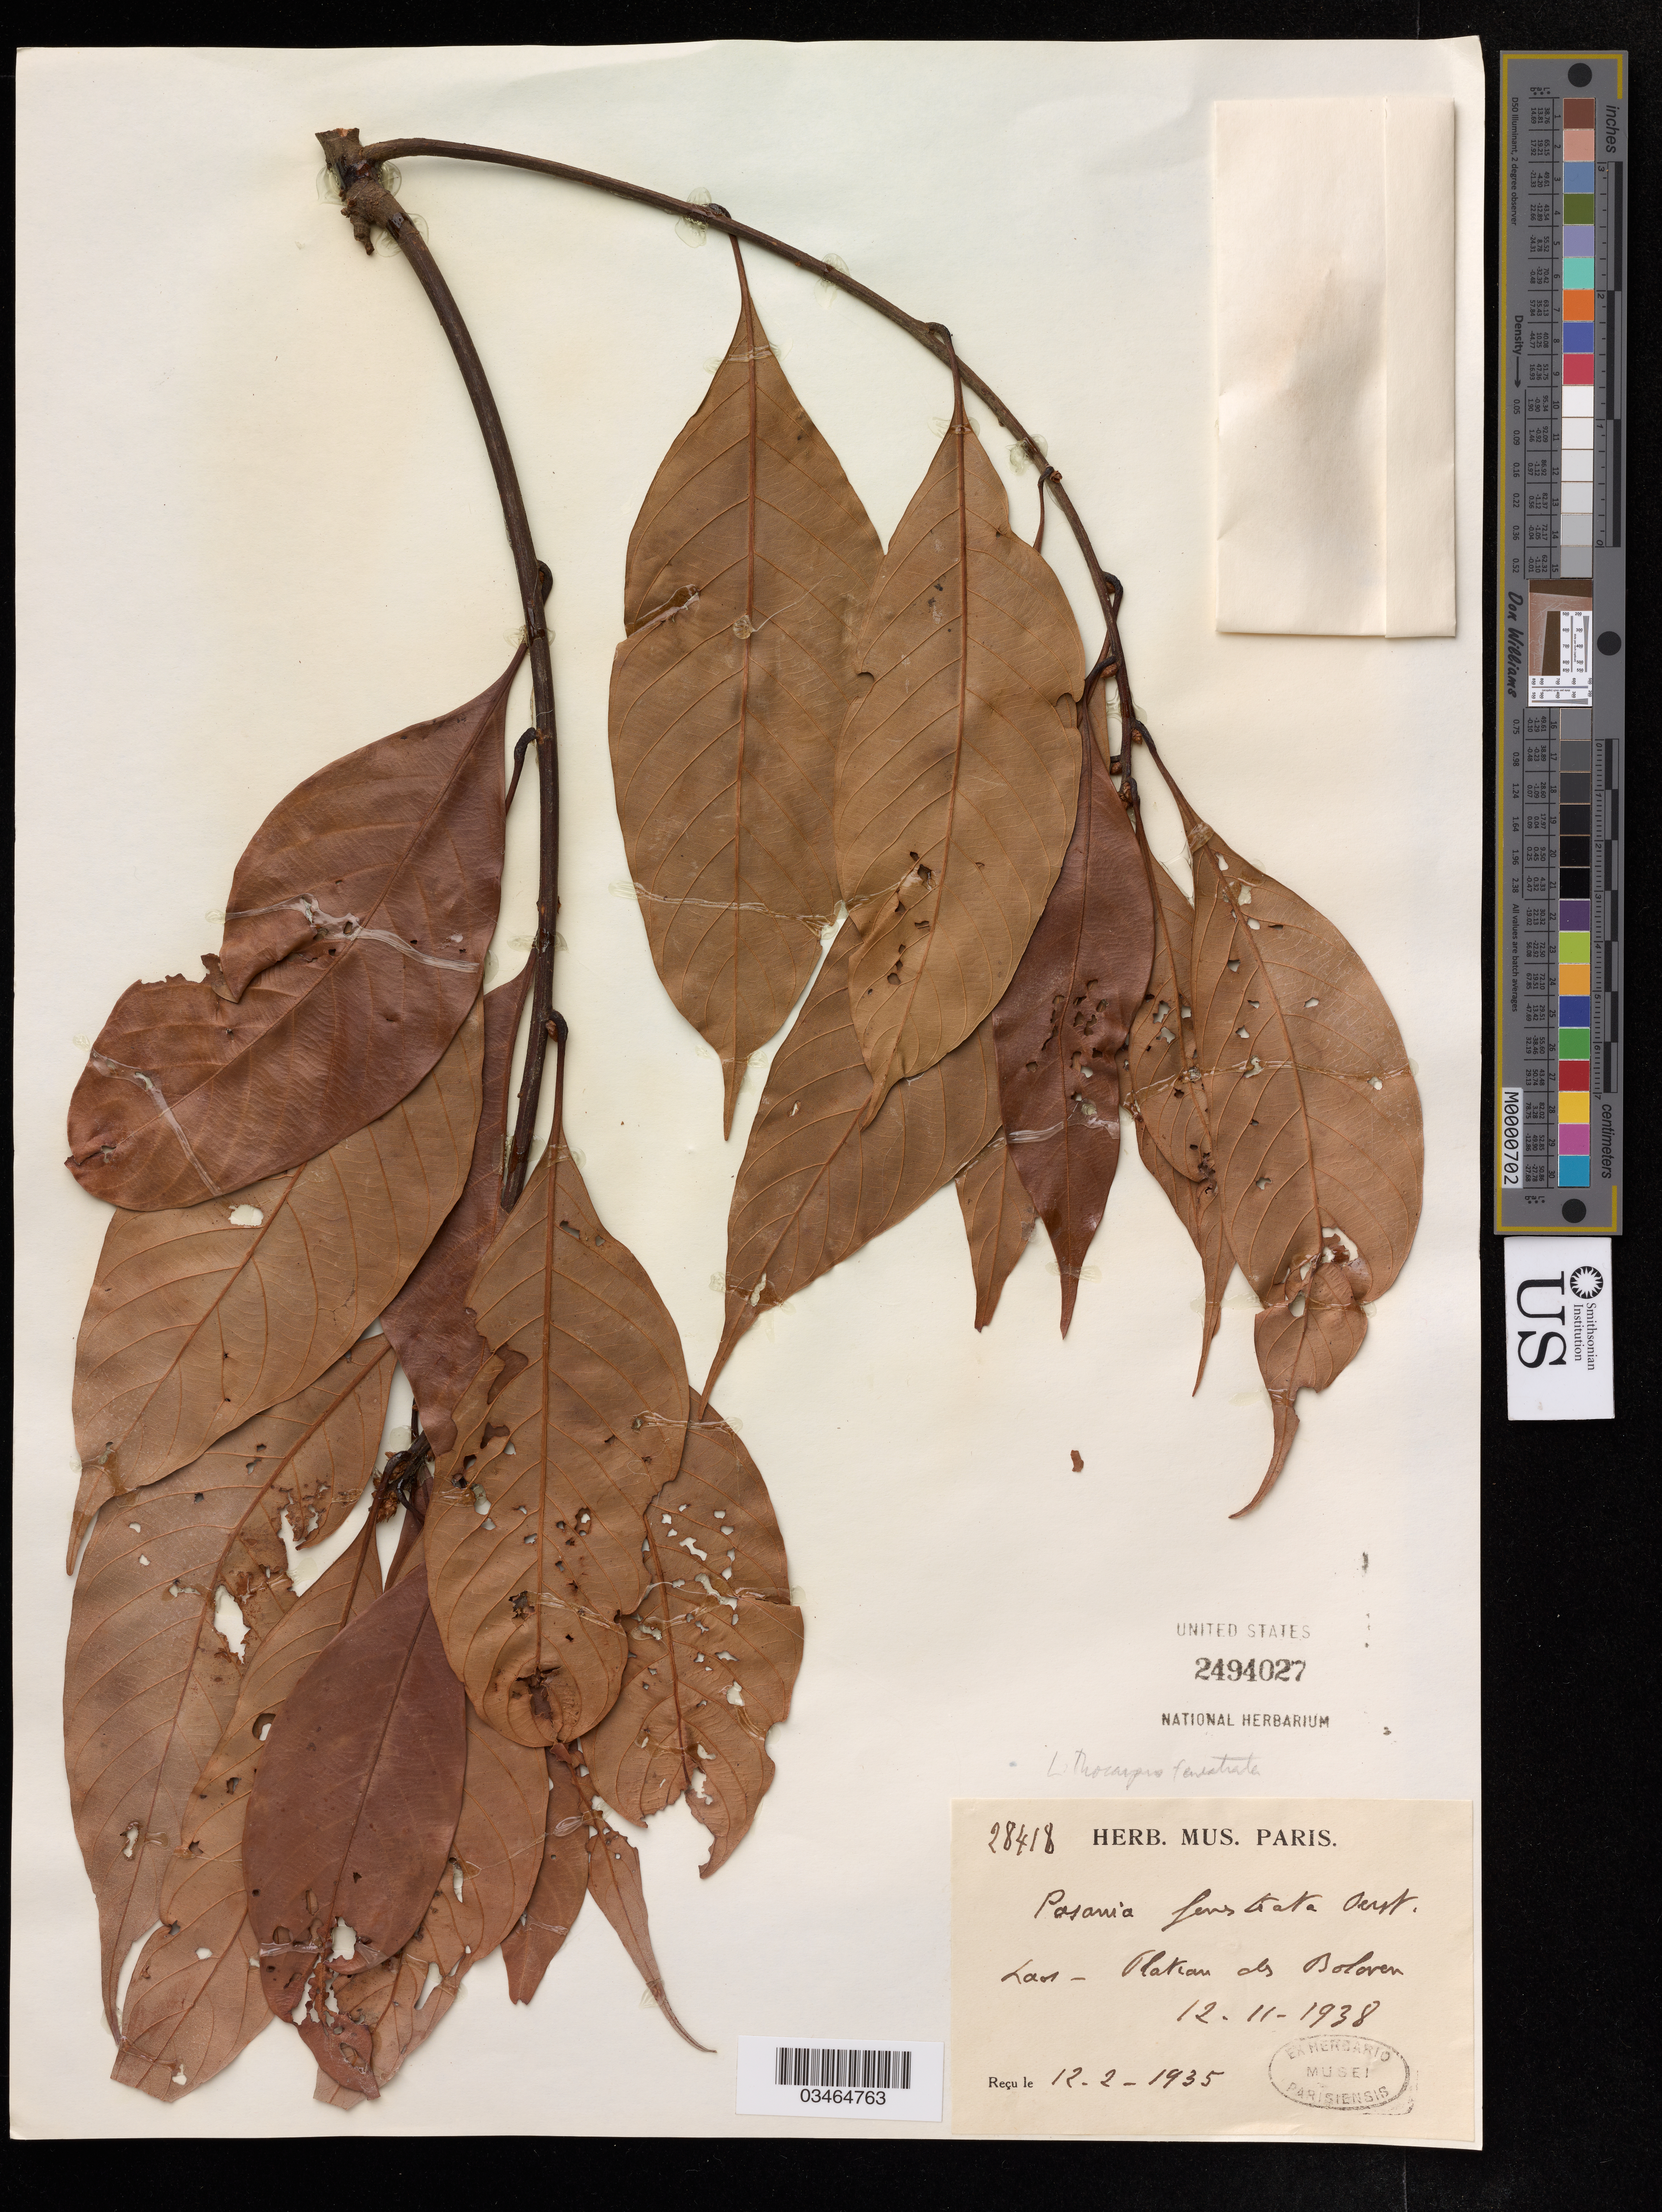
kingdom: Plantae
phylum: Tracheophyta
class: Magnoliopsida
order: Fagales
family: Fagaceae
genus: Pasania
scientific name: Pasania fenestrata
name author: (Roxb.) Oerst.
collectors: ex herb. Musei Parisiensis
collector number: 28418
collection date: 1935-02-12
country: Laos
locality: Plateau de Bolaven.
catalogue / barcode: US 2494027